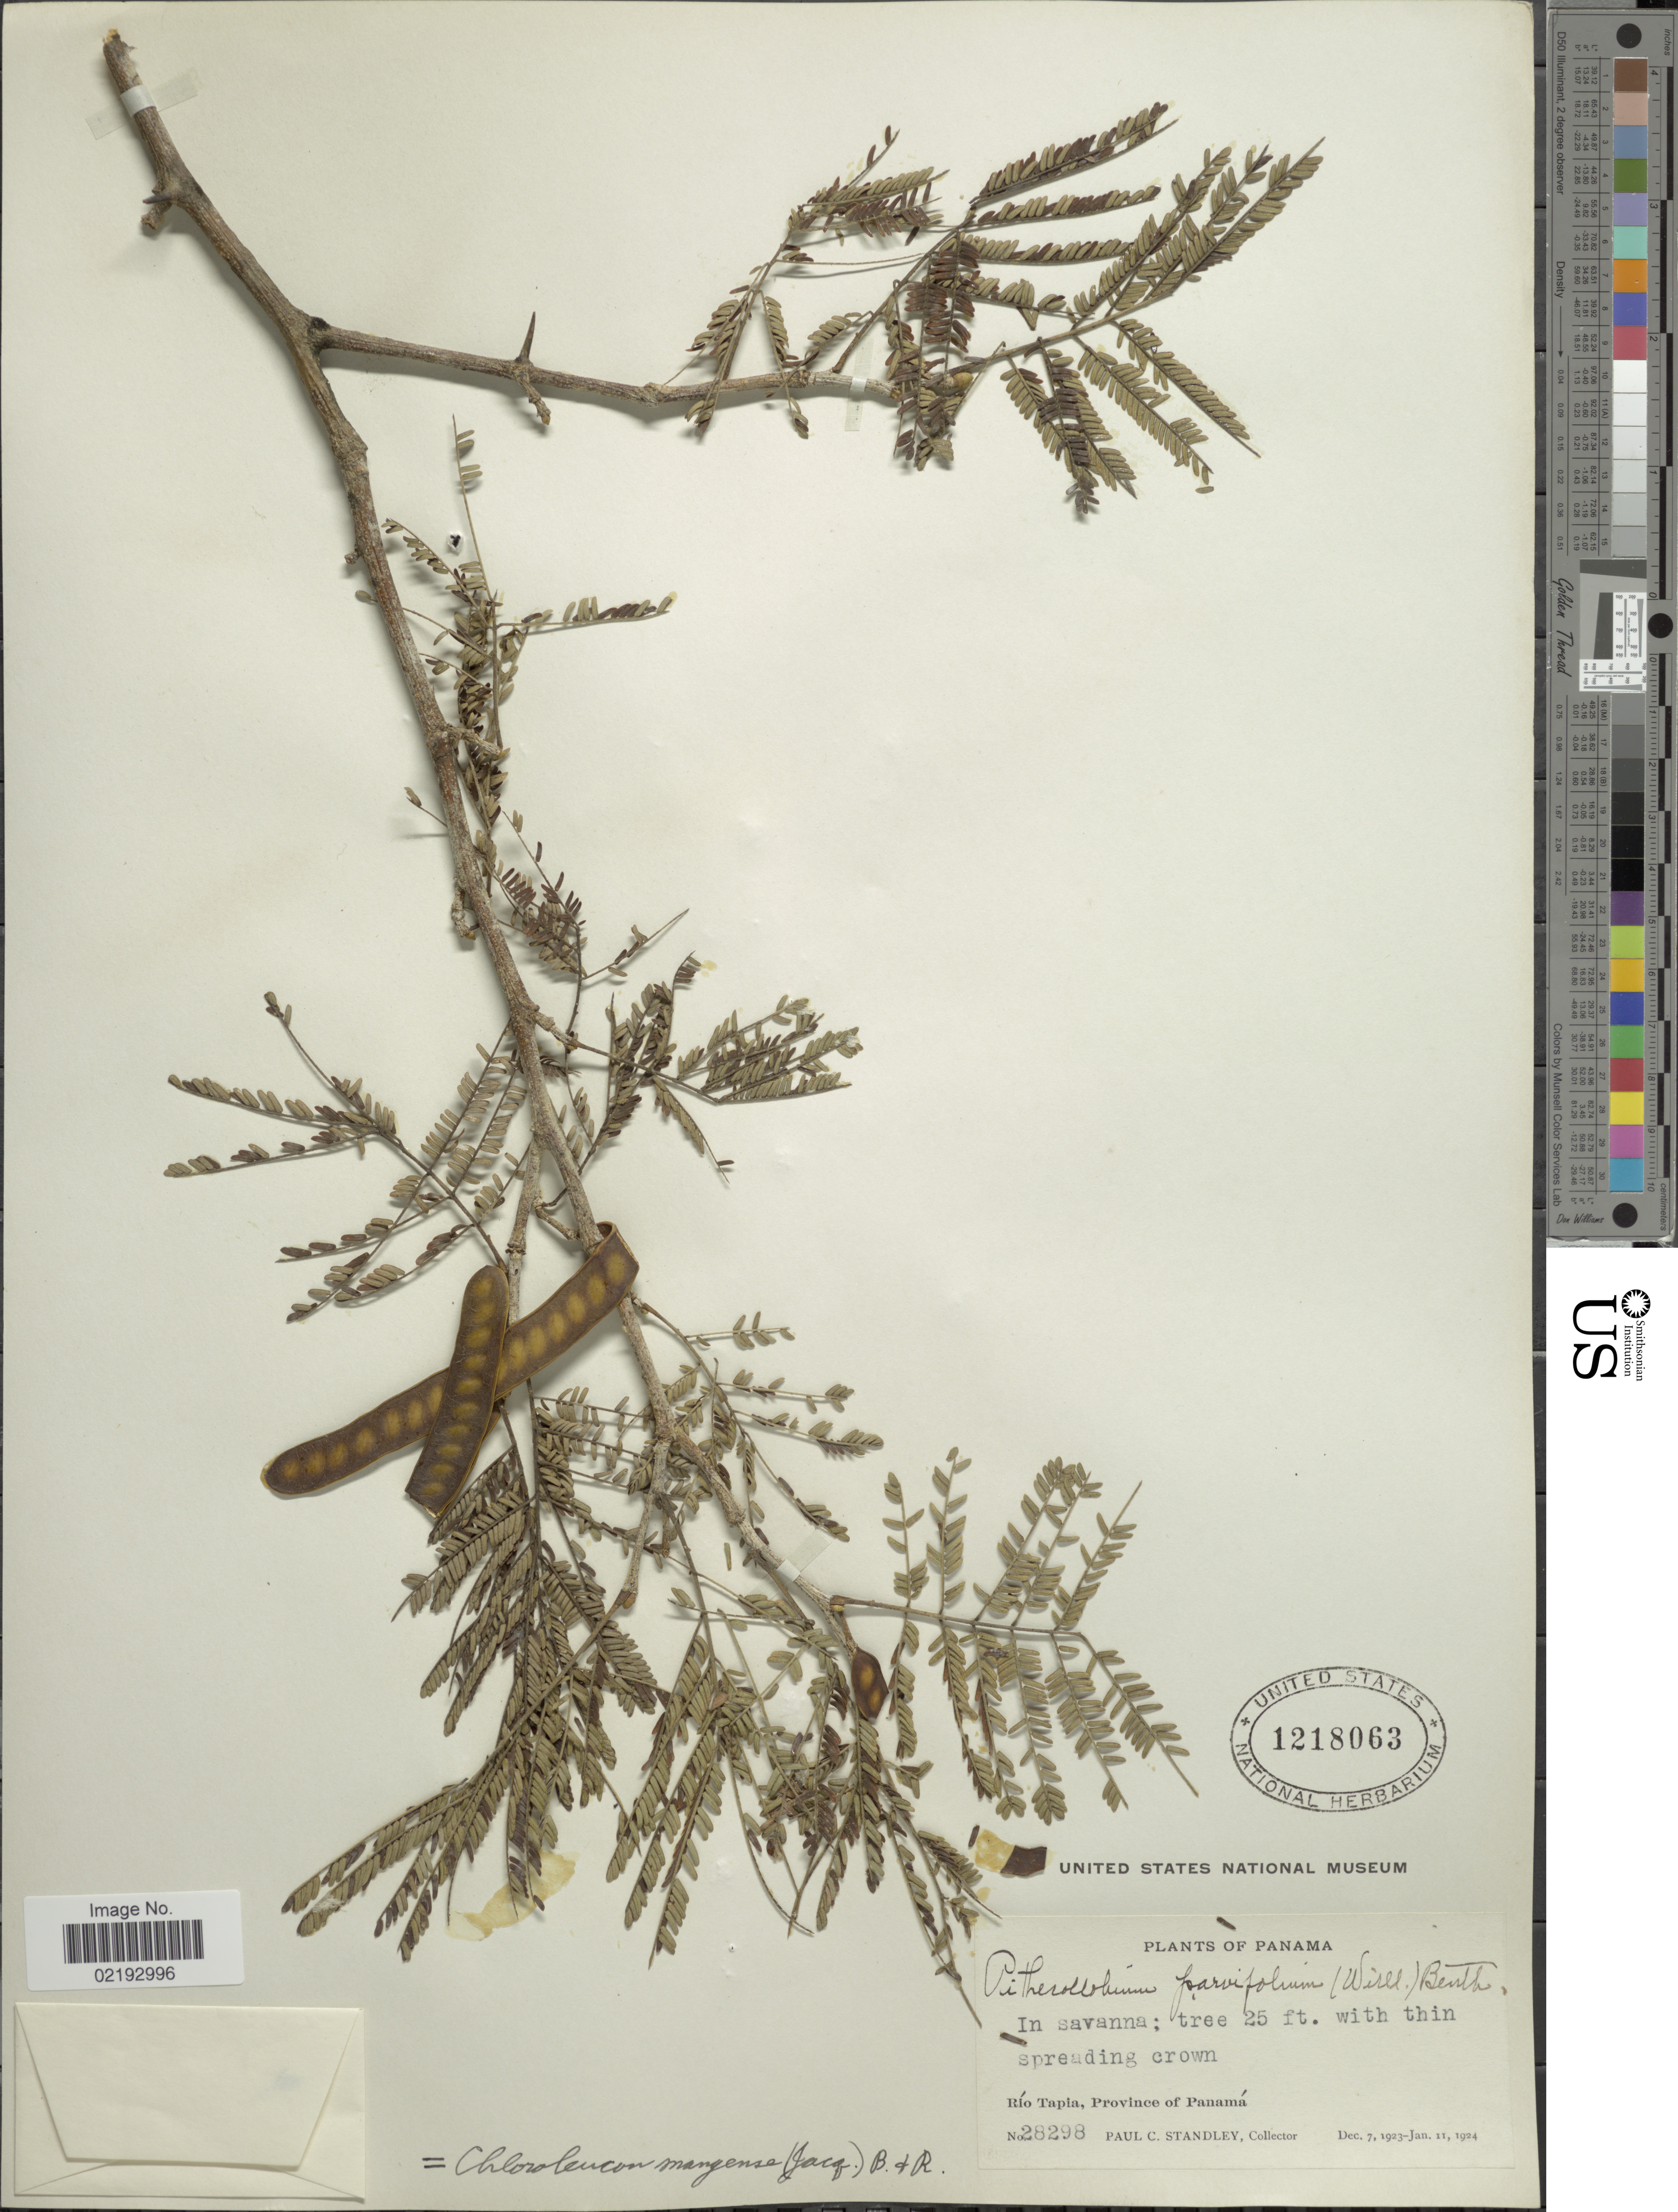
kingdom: Plantae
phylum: Tracheophyta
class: Magnoliopsida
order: Fabales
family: Fabaceae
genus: Chloroleucon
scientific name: Chloroleucon mangense var. mangense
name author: (Jacq.) Britton & Rose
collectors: P. C. Standley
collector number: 28298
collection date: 1923-12-07/1924-01-11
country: Panama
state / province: Panamá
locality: Rio Tapia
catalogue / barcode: US 1218063